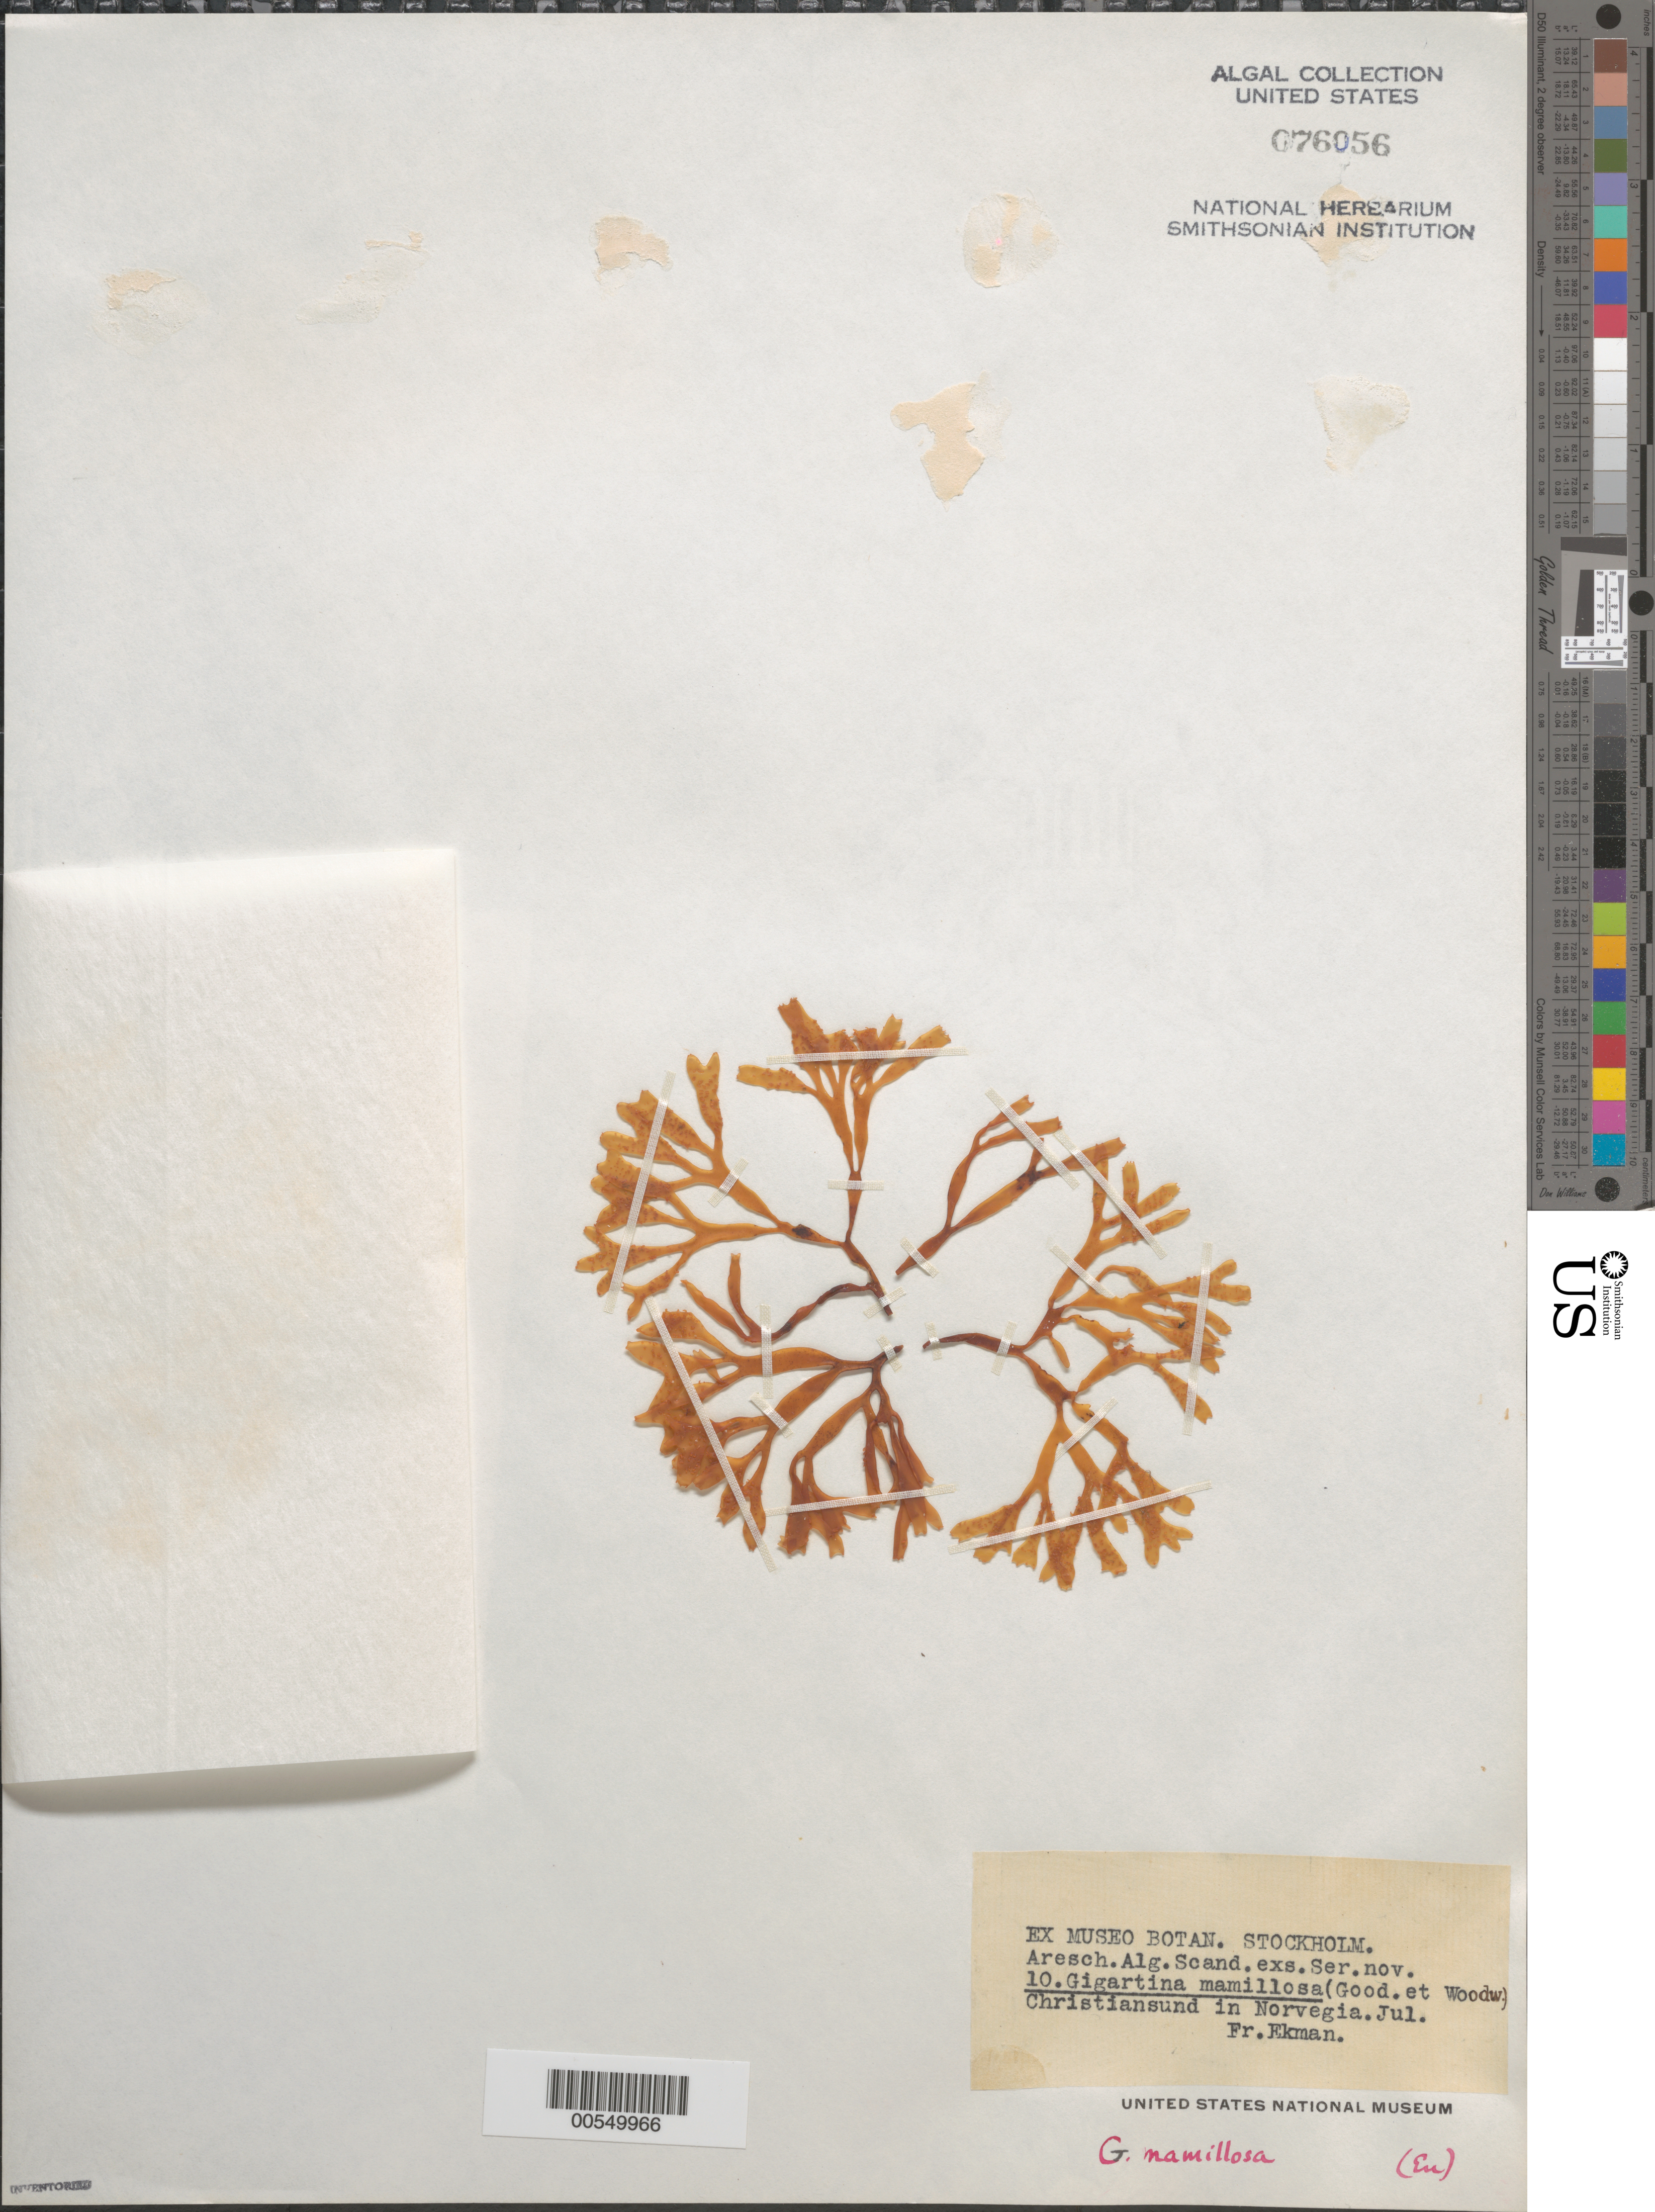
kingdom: Plantae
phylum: Rhodophyta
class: Florideophyceae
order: Gigartinales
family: Phyllophoraceae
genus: Mastocarpus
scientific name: Mastocarpus stellatus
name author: (Stackh.) Guiry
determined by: Algae name updating Project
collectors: F. Ekman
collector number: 10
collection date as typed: Jul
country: Norway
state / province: More og Romdal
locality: Kristiansund (christiansund)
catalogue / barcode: US 76056